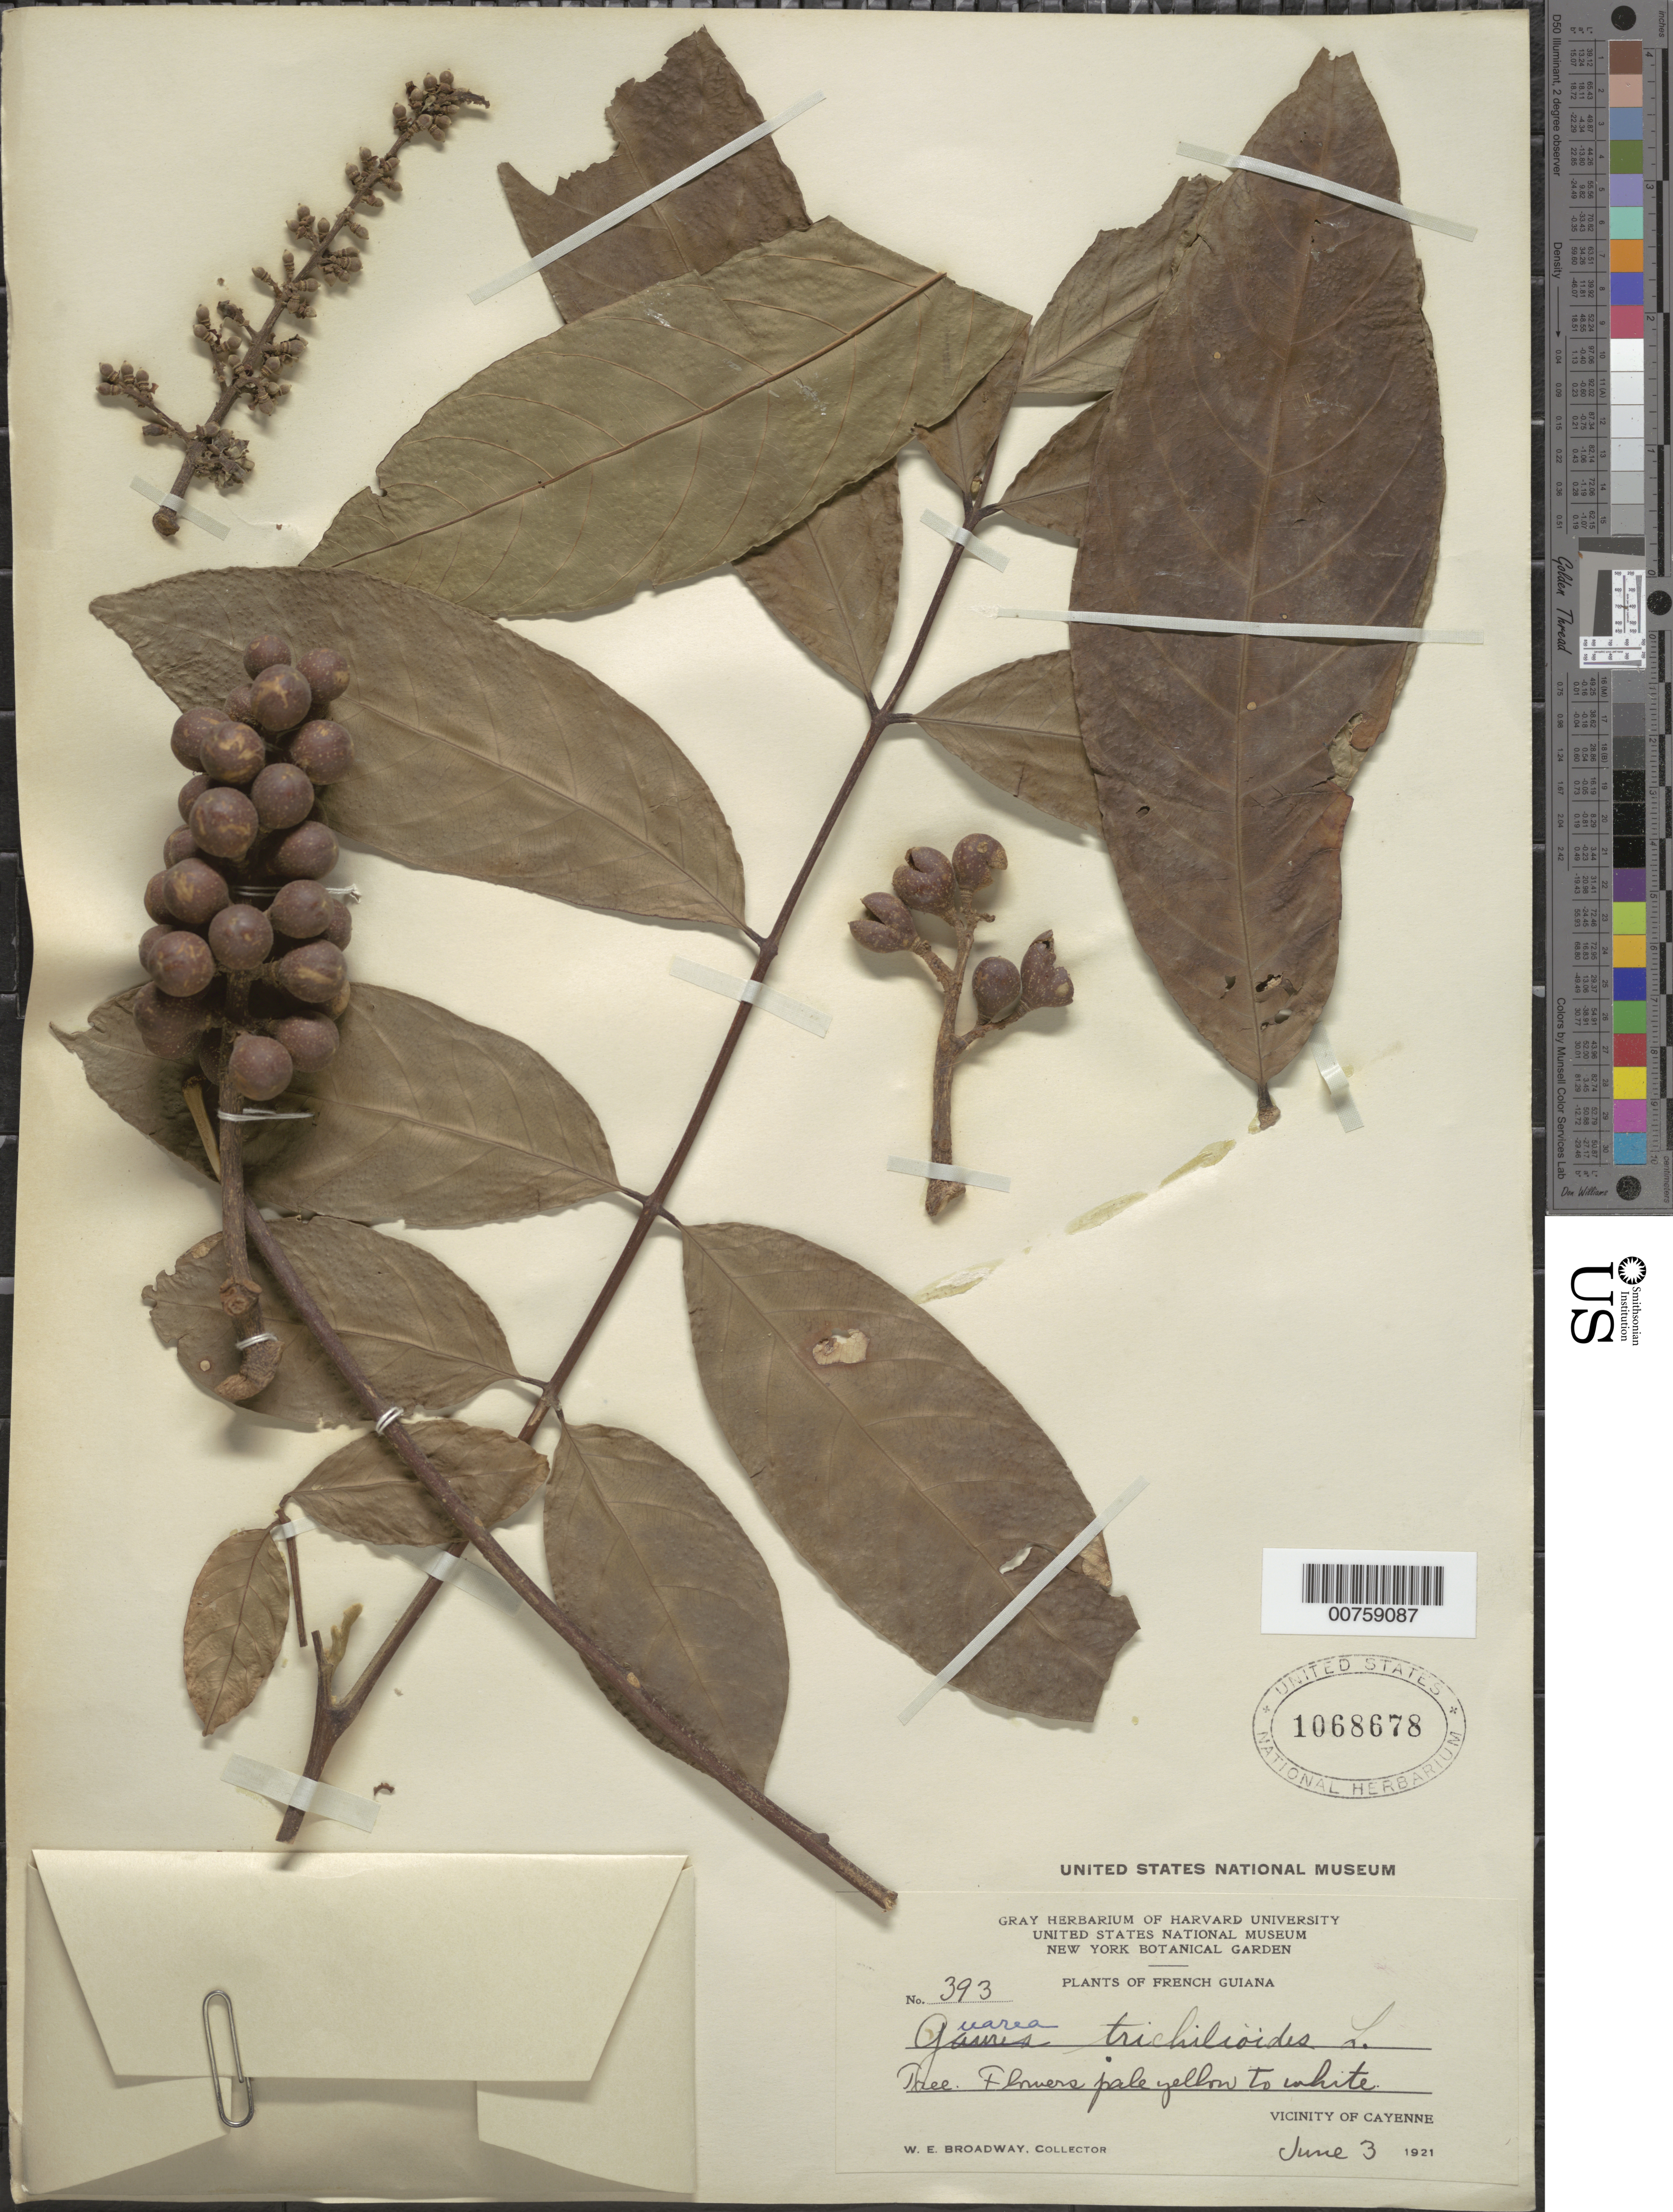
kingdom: Plantae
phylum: Tracheophyta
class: Magnoliopsida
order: Sapindales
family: Meliaceae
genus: Guarea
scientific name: Guarea guidonia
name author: (L.) Sleumer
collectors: W. E. Broadway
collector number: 393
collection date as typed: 3-Jun-21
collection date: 1921-06-03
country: French Guiana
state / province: Cayenne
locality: Cayenne, vic.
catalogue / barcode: US 1068678